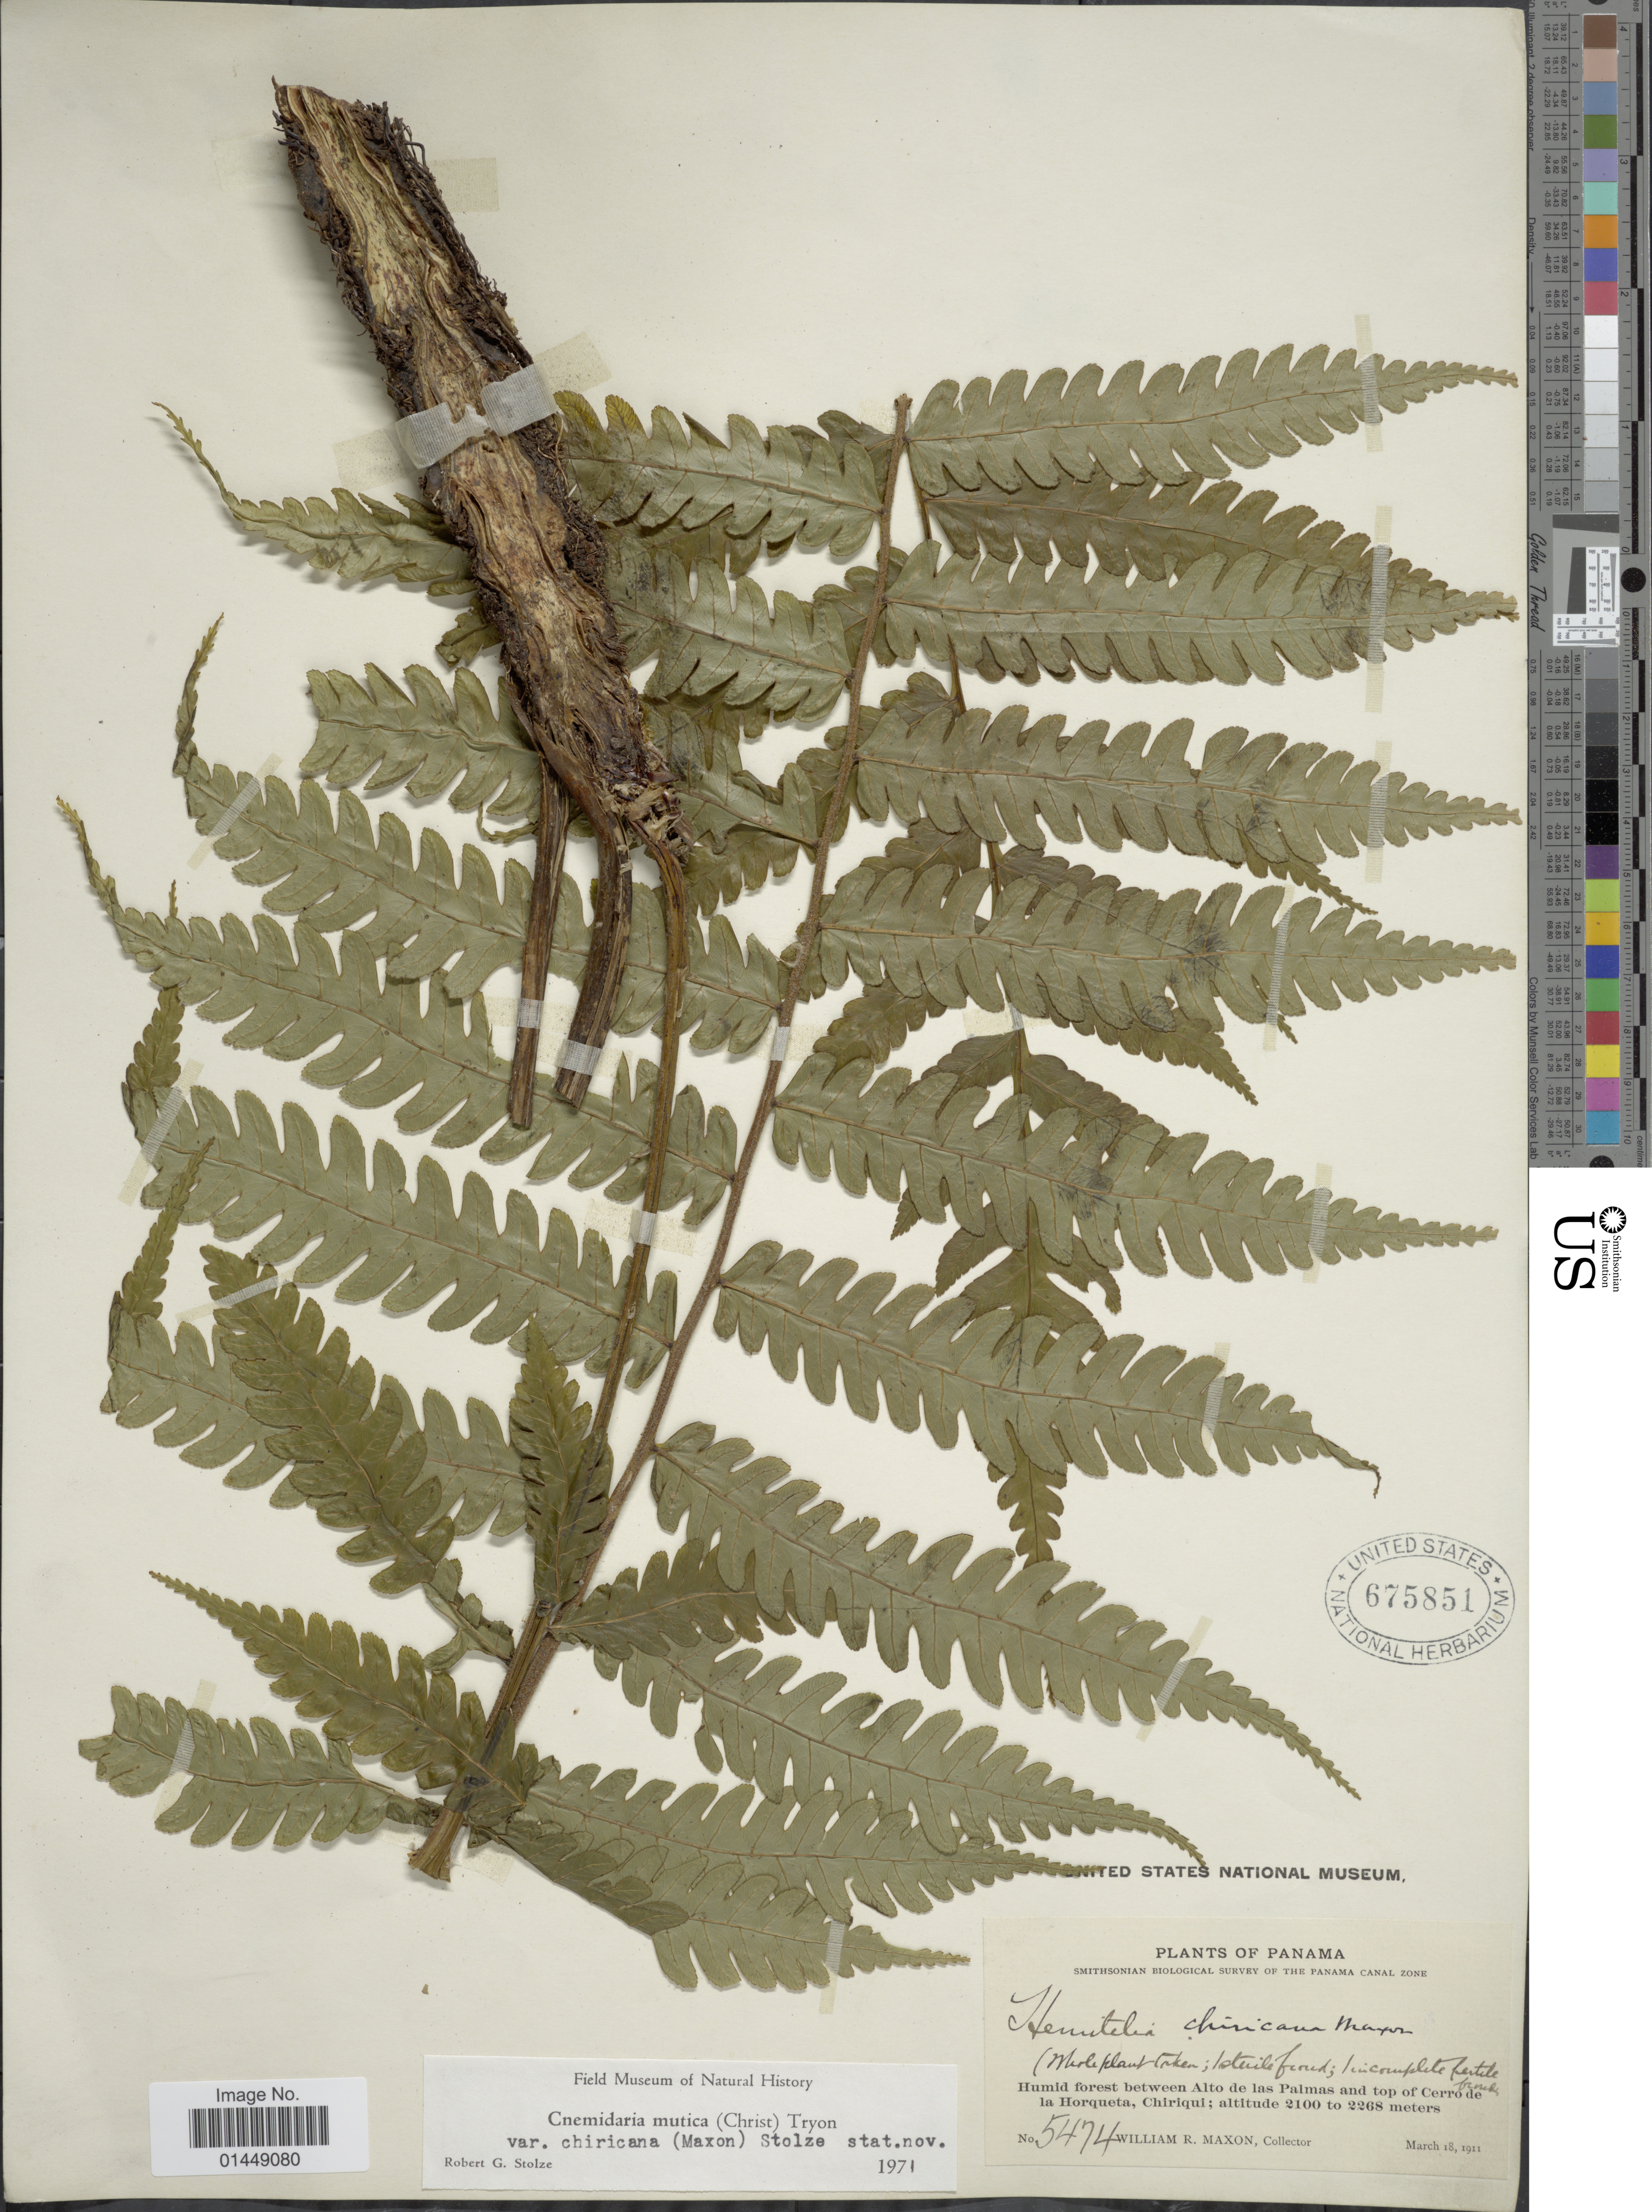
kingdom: Plantae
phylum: Tracheophyta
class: Polypodiopsida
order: Cyatheales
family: Cyatheaceae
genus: Cyathea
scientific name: Cyathea mutica var. chiricana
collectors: W. R. Maxon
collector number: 5474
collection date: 1911-03-18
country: Panama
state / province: Chiriqui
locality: Humid forest between Alto de las Palmas and top of Cerro de la Horqueta, Chiriqui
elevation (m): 2100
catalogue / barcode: US 675851